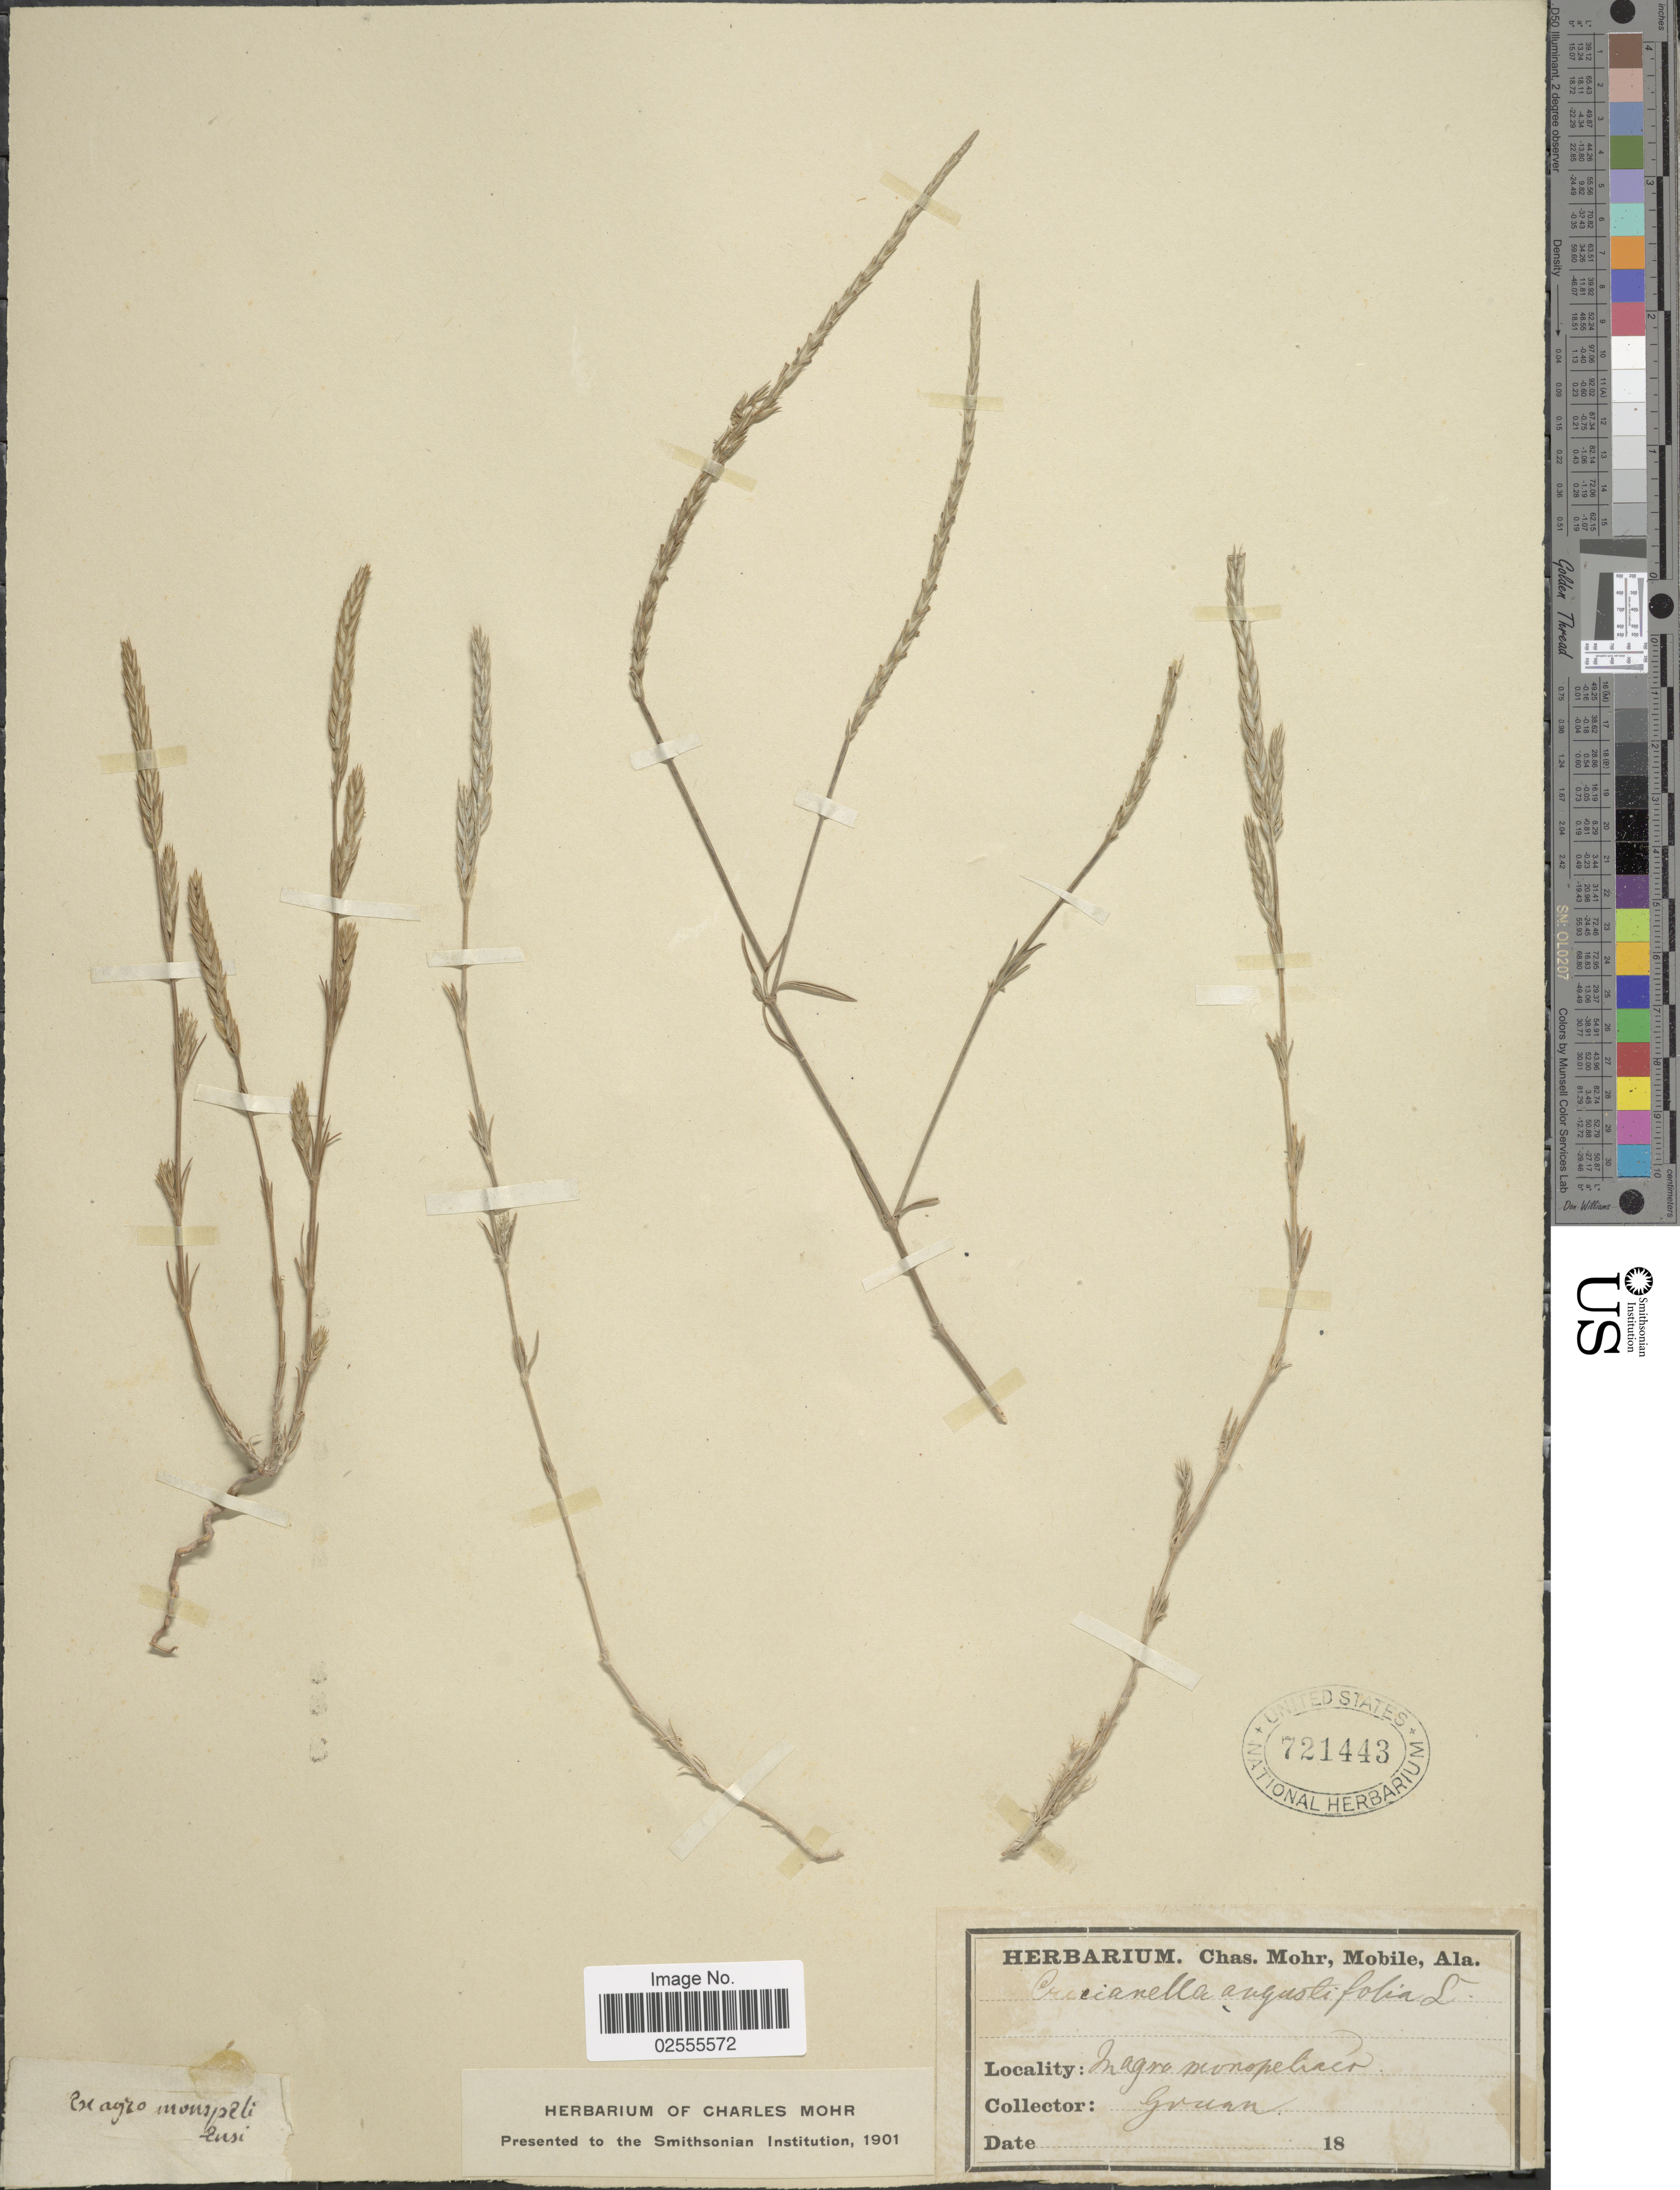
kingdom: Plantae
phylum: Tracheophyta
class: Magnoliopsida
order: Gentianales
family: Rubiaceae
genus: Crucianella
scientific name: Crucianella angustifolia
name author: L.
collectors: -. Grunn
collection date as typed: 18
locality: In agr. Monspeli, Magro monspeliaer [interpreted]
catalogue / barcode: US 721443